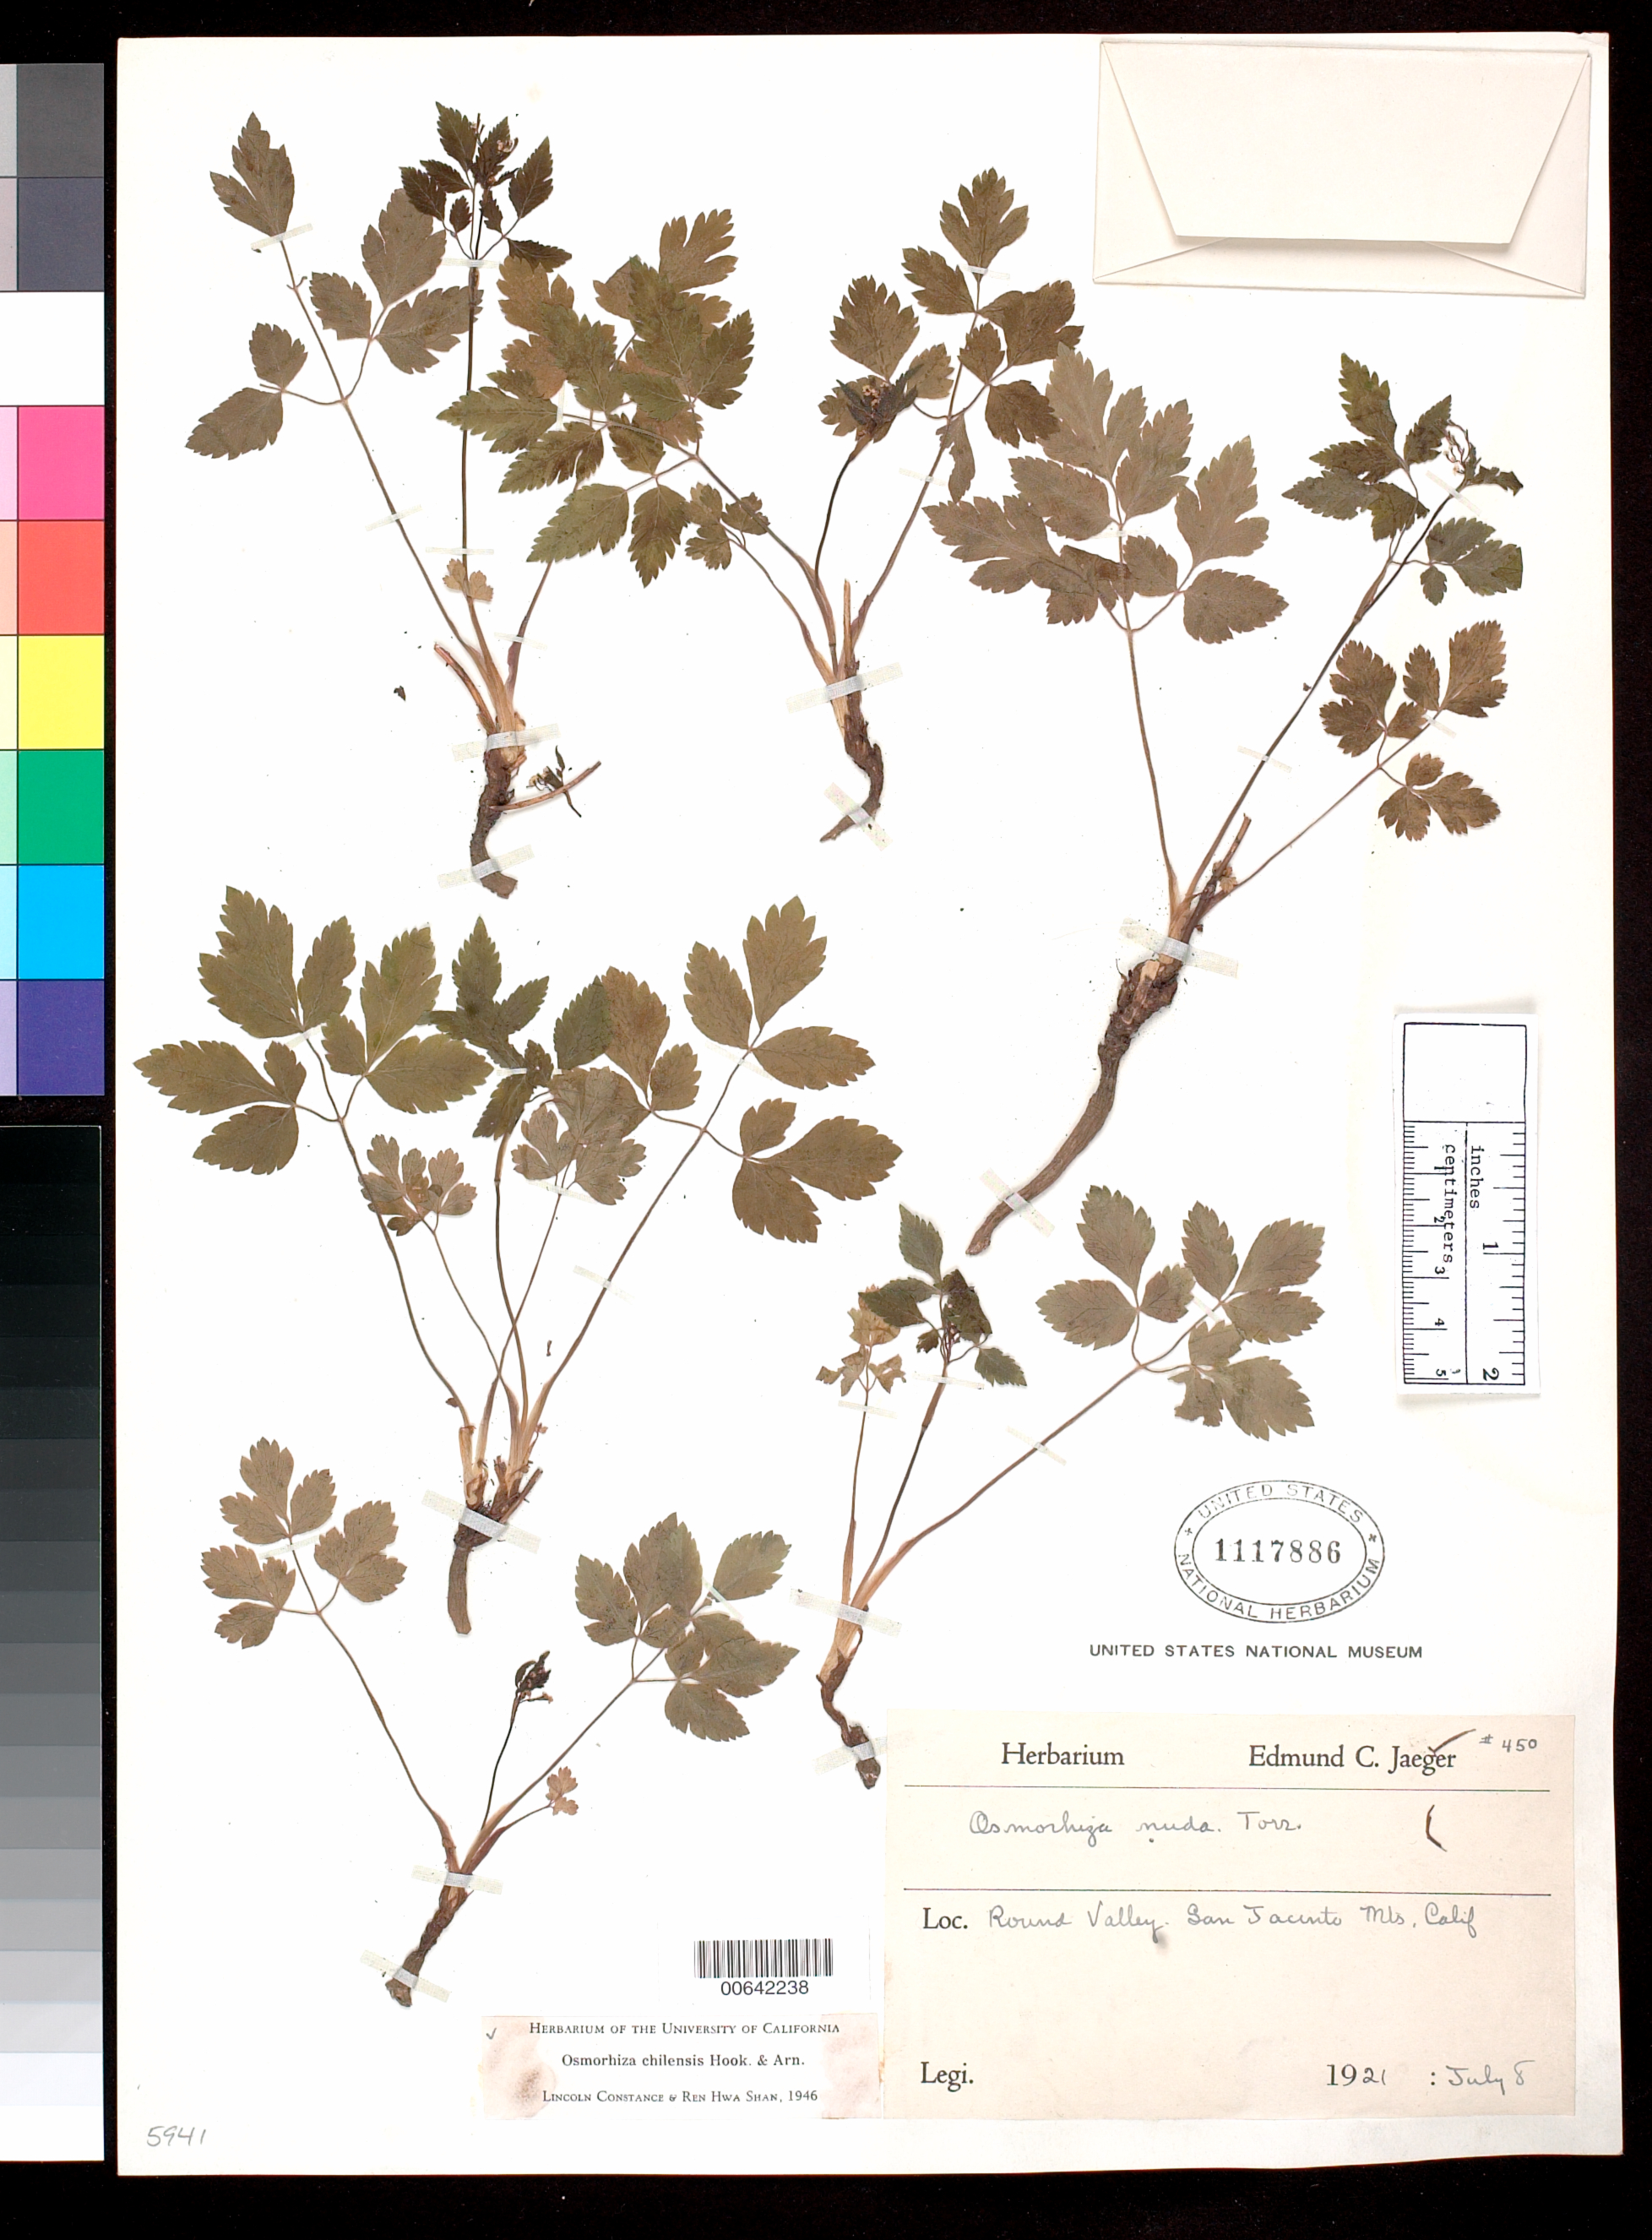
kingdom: Plantae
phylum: Tracheophyta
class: Magnoliopsida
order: Apiales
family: Apiaceae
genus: Osmorhiza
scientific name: Osmorhiza chilensis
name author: Hook. & Arn.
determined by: Constance, L.; Shan, R. H.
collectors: E. Jaeger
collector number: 450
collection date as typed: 08 Jul 1921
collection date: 1921-07-08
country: United States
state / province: California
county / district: Riverside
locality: Round Valley, San Jacinto Mts.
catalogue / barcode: US 1117886